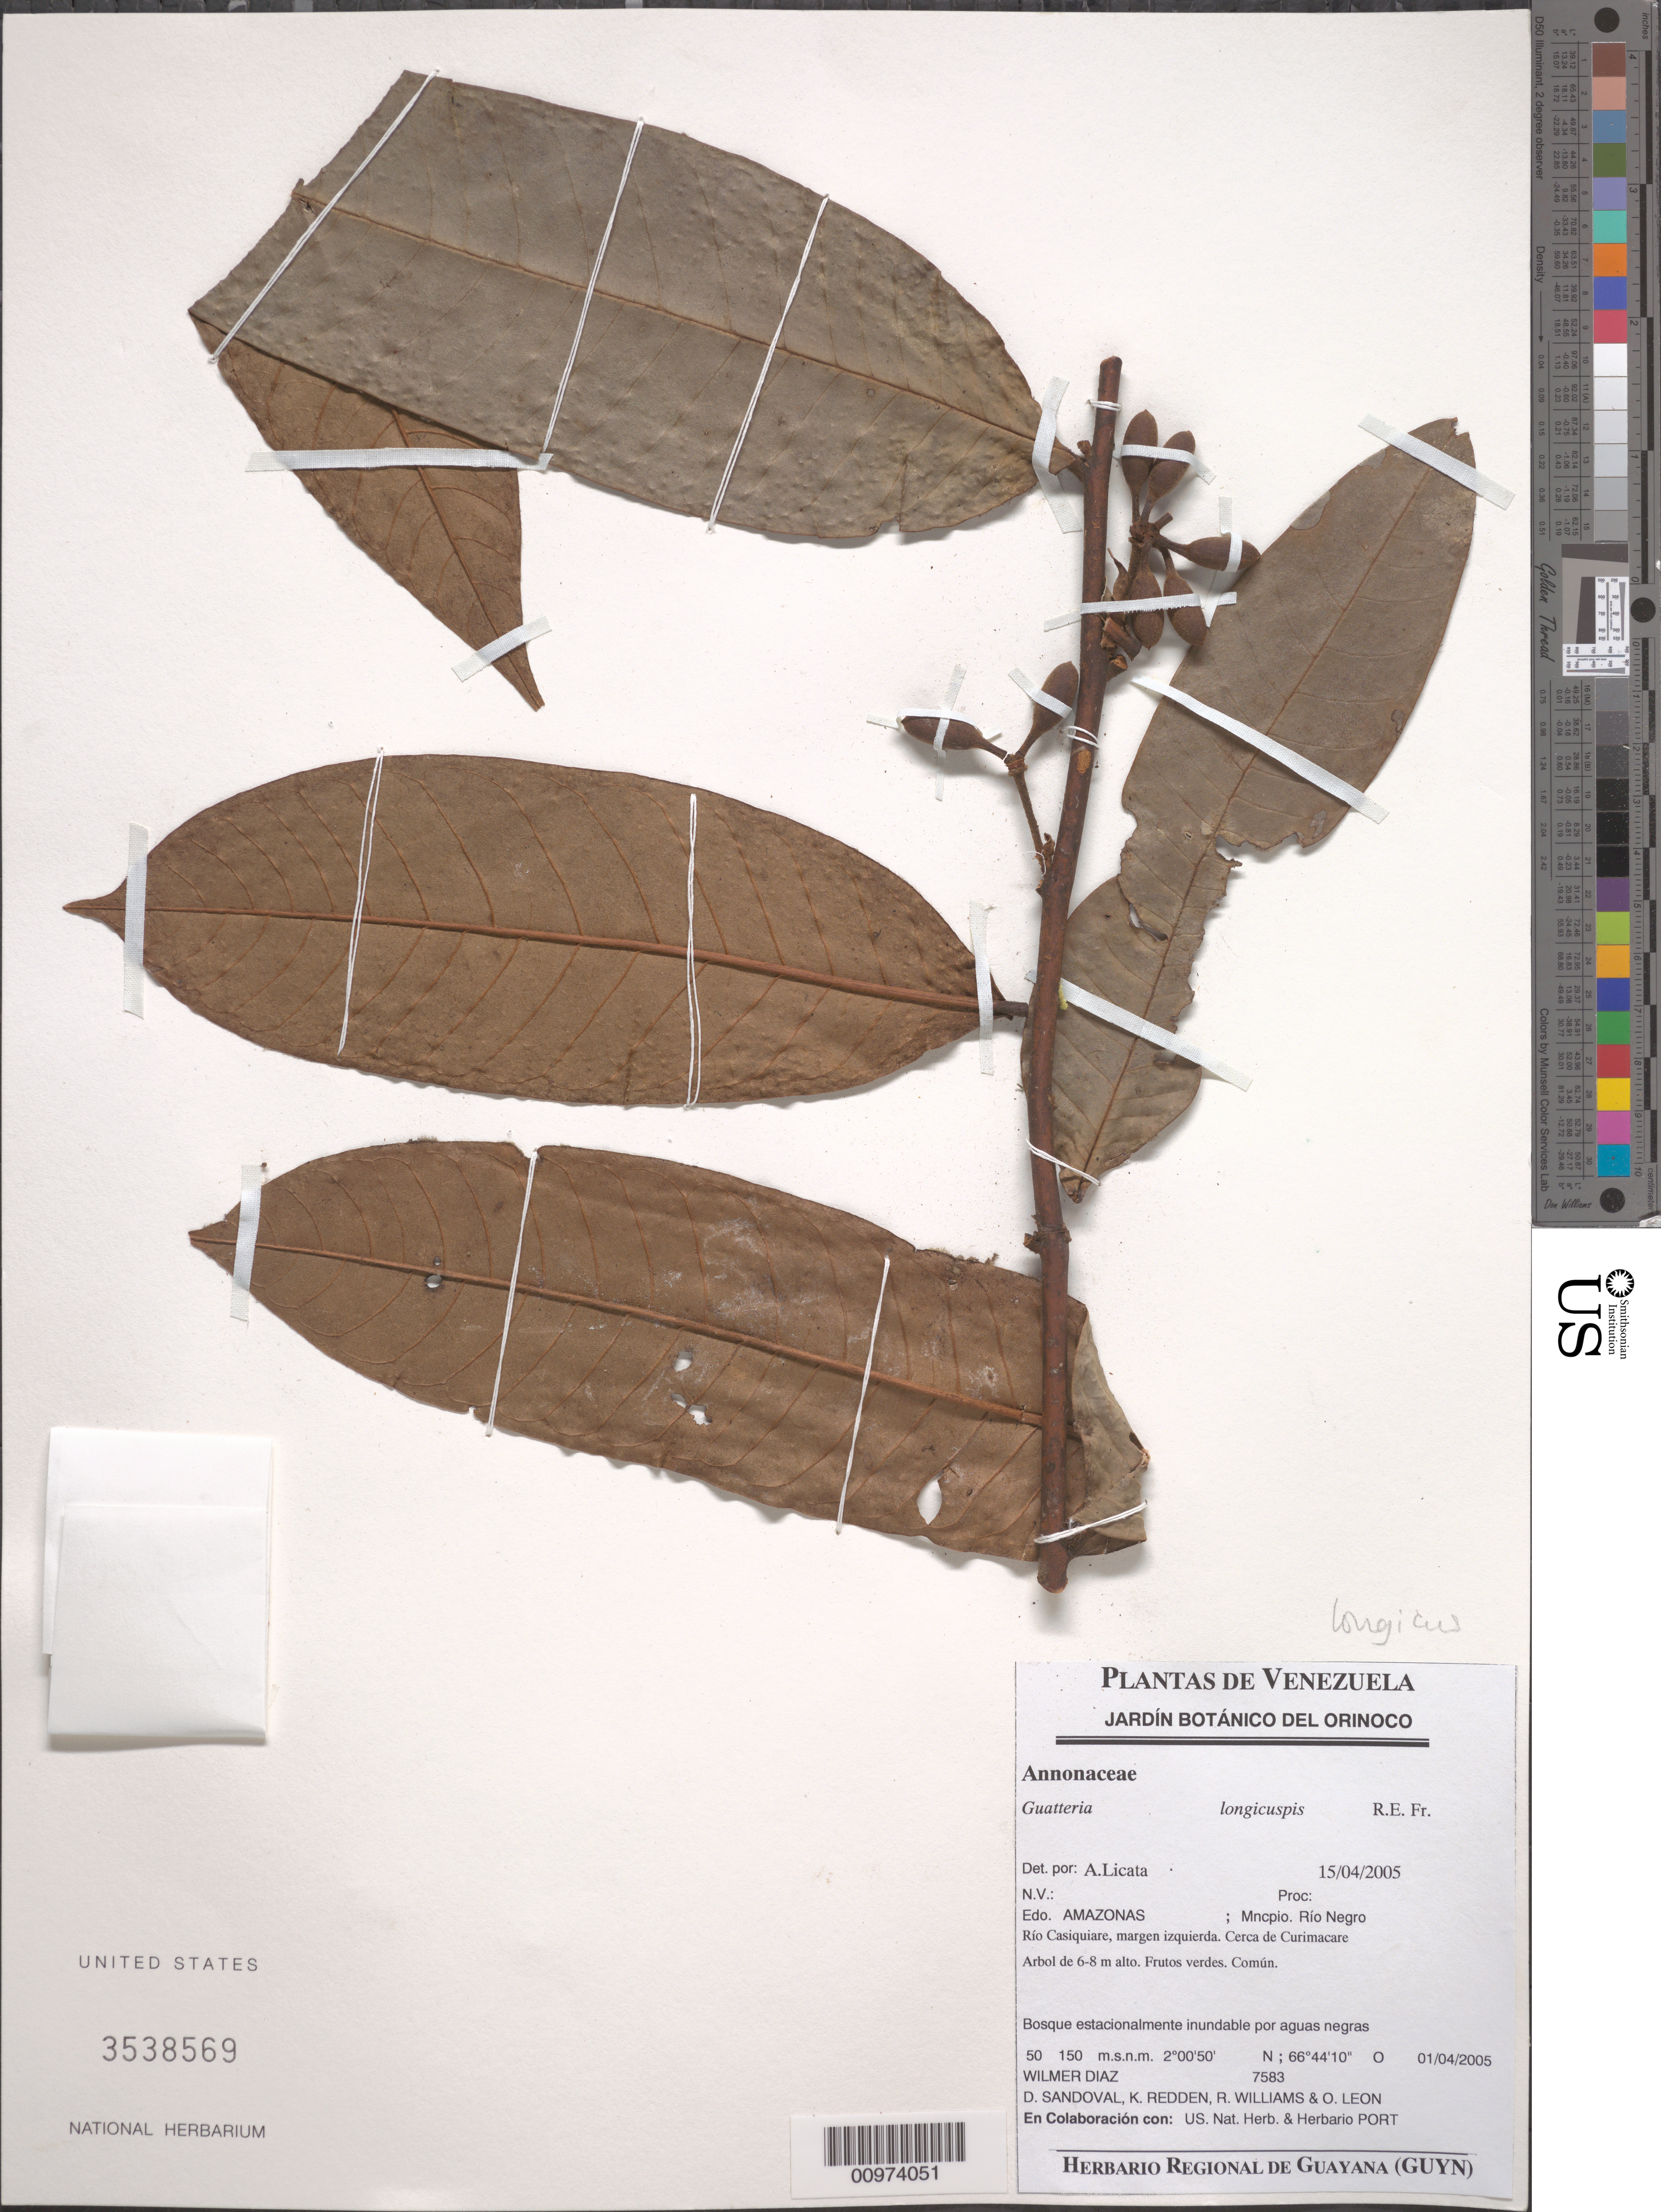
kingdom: Plantae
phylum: Tracheophyta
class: Magnoliopsida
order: Magnoliales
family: Annonaceae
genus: Guatteria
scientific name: Guatteria longicuspis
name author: R.E. Fr.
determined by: Licata, A., (PORT), Univ. Nac. Exp. de los Llanos Ezequiel Zamora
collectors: W. Díaz P., D. Sandoval, K. M. Redden, R. Williams & O. León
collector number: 7583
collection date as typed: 10-Feb-05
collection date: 2005-02-10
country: Venezuela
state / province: Amazonas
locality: Mun. Río Negro, Caño Cachiapo, afluente izquierdo del Río Casiquaire, alrededores del Campamento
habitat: Bosque estacionalmente inundable por aguas negras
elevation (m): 50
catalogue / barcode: US 3538569